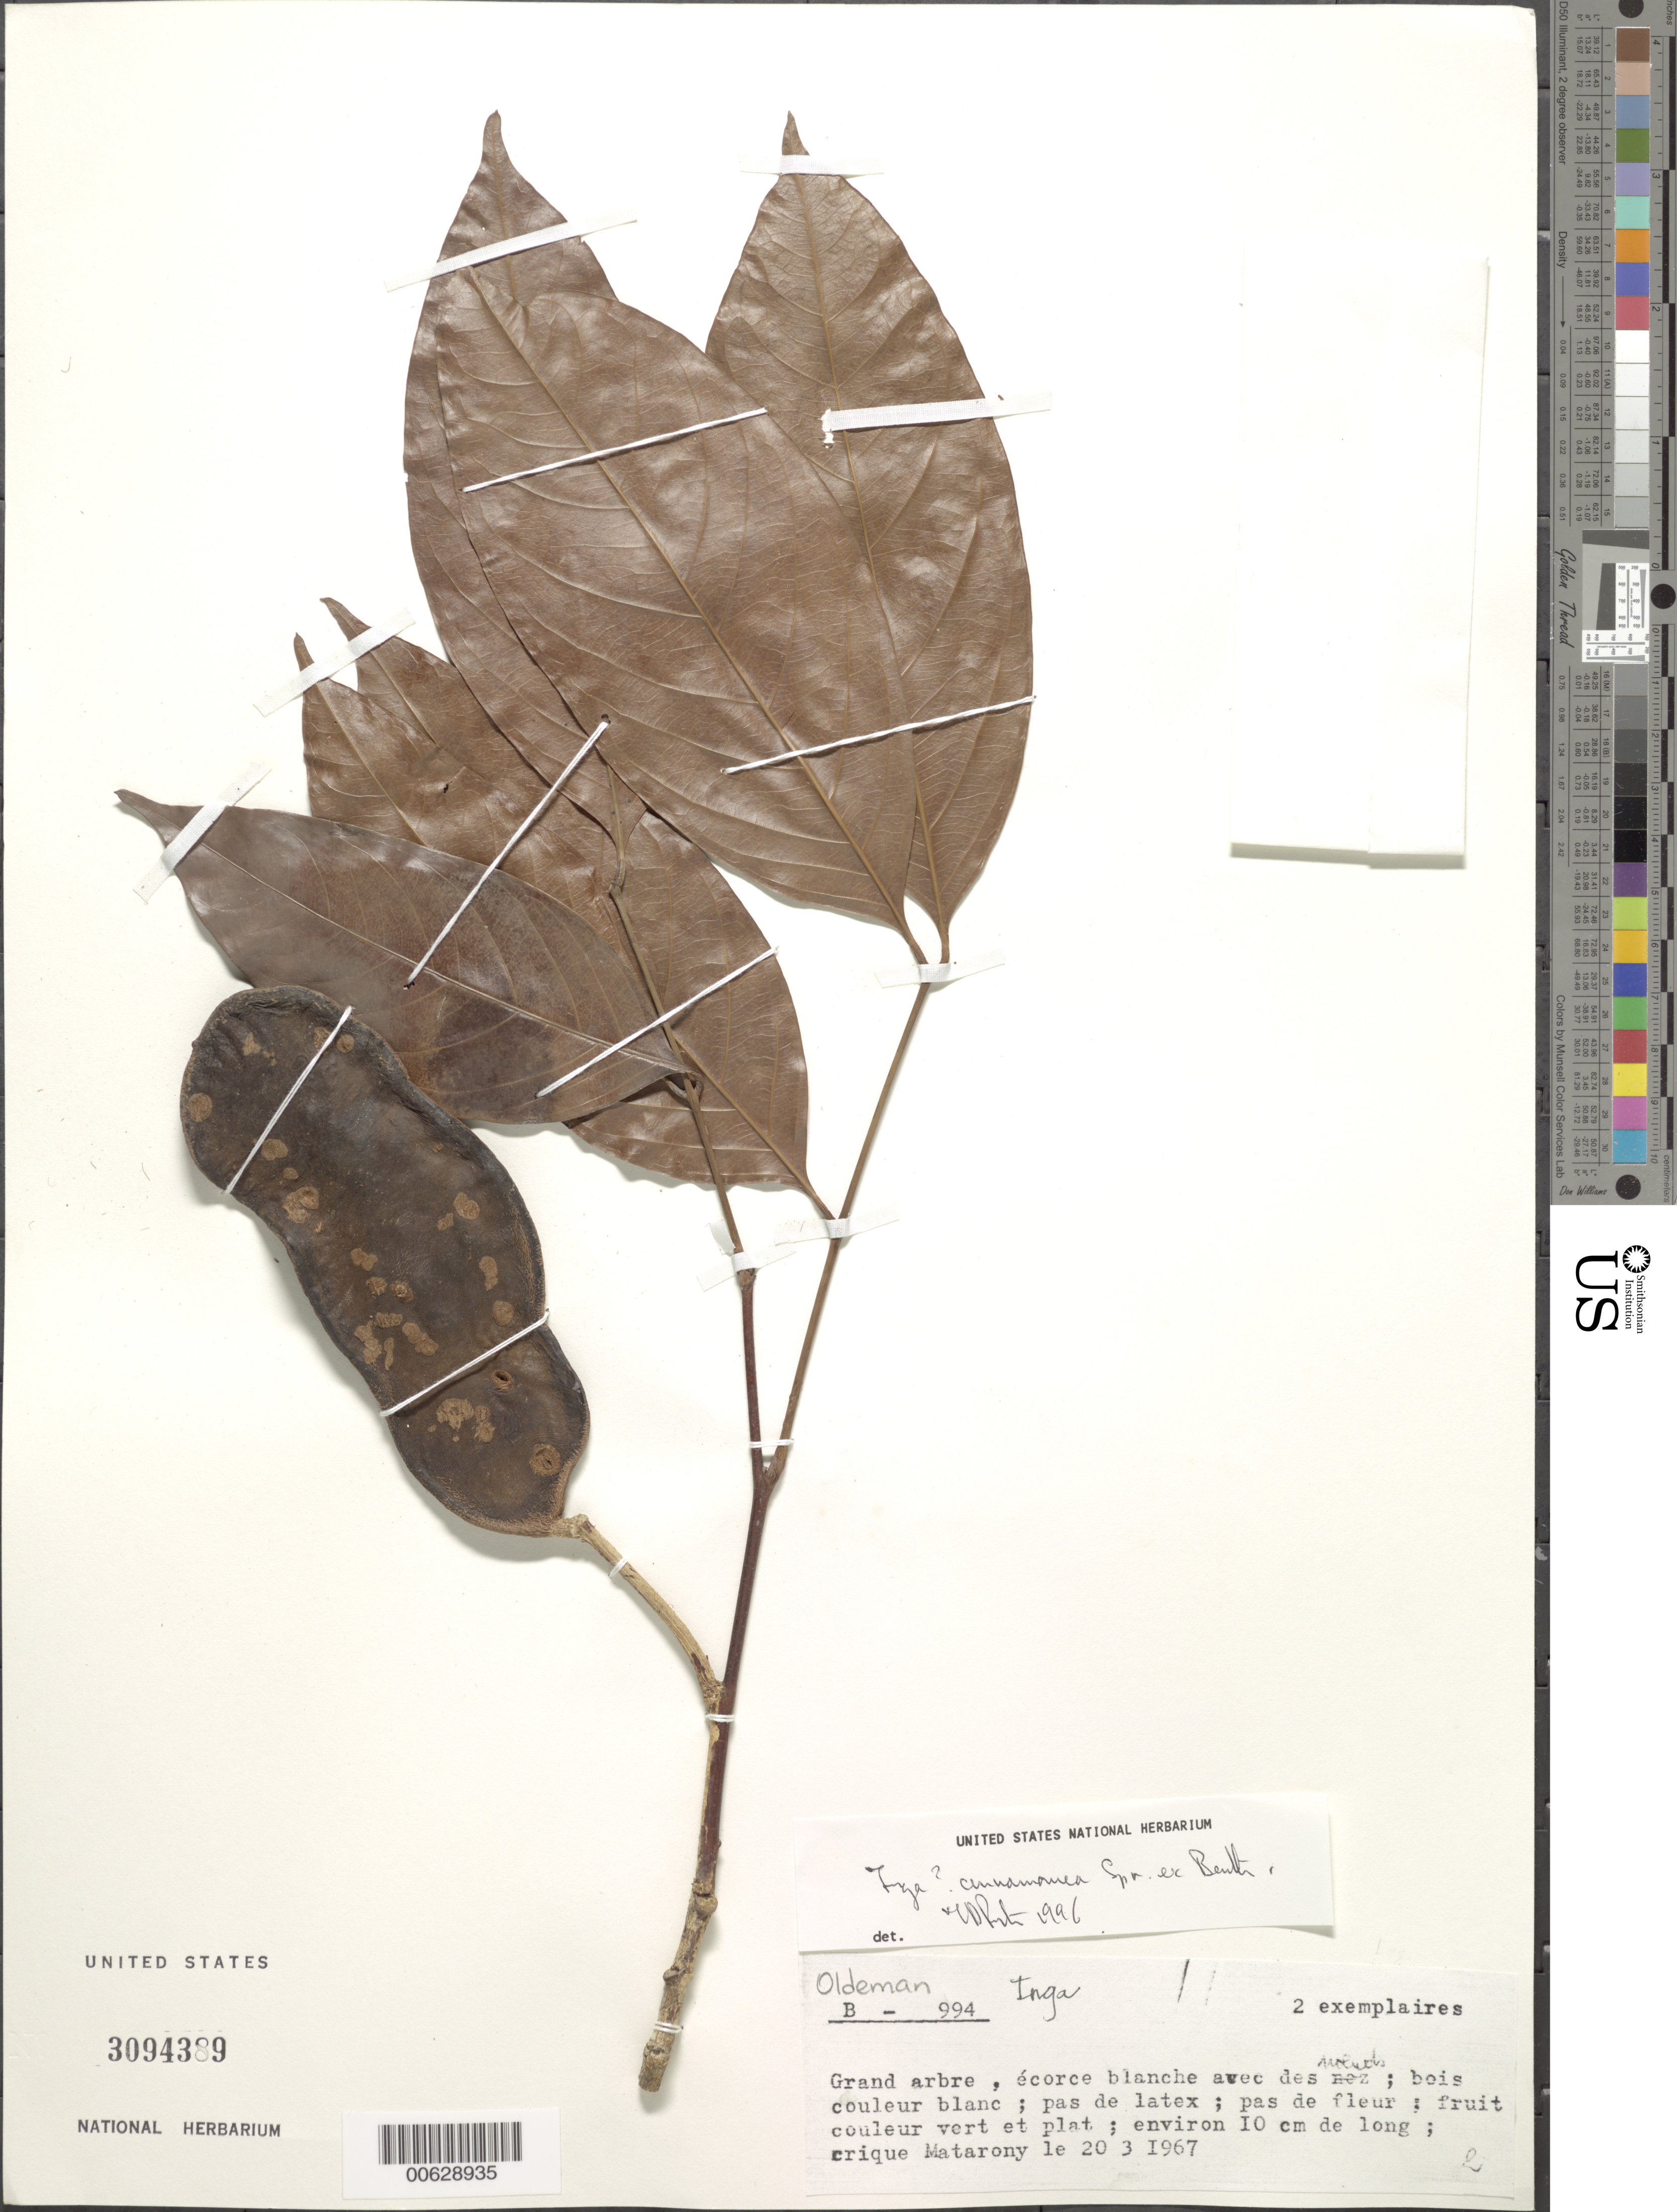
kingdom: Plantae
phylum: Tracheophyta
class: Magnoliopsida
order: Fabales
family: Fabaceae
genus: Inga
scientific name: Inga cinnamomea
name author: Spruce ex Benth.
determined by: Pennington, T. D., (K)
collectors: R. Oldeman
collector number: B 994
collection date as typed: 20-Mar-67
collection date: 1967-03-20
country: French Guiana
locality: Crique Matarony, basse Approuague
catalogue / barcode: US 3094389